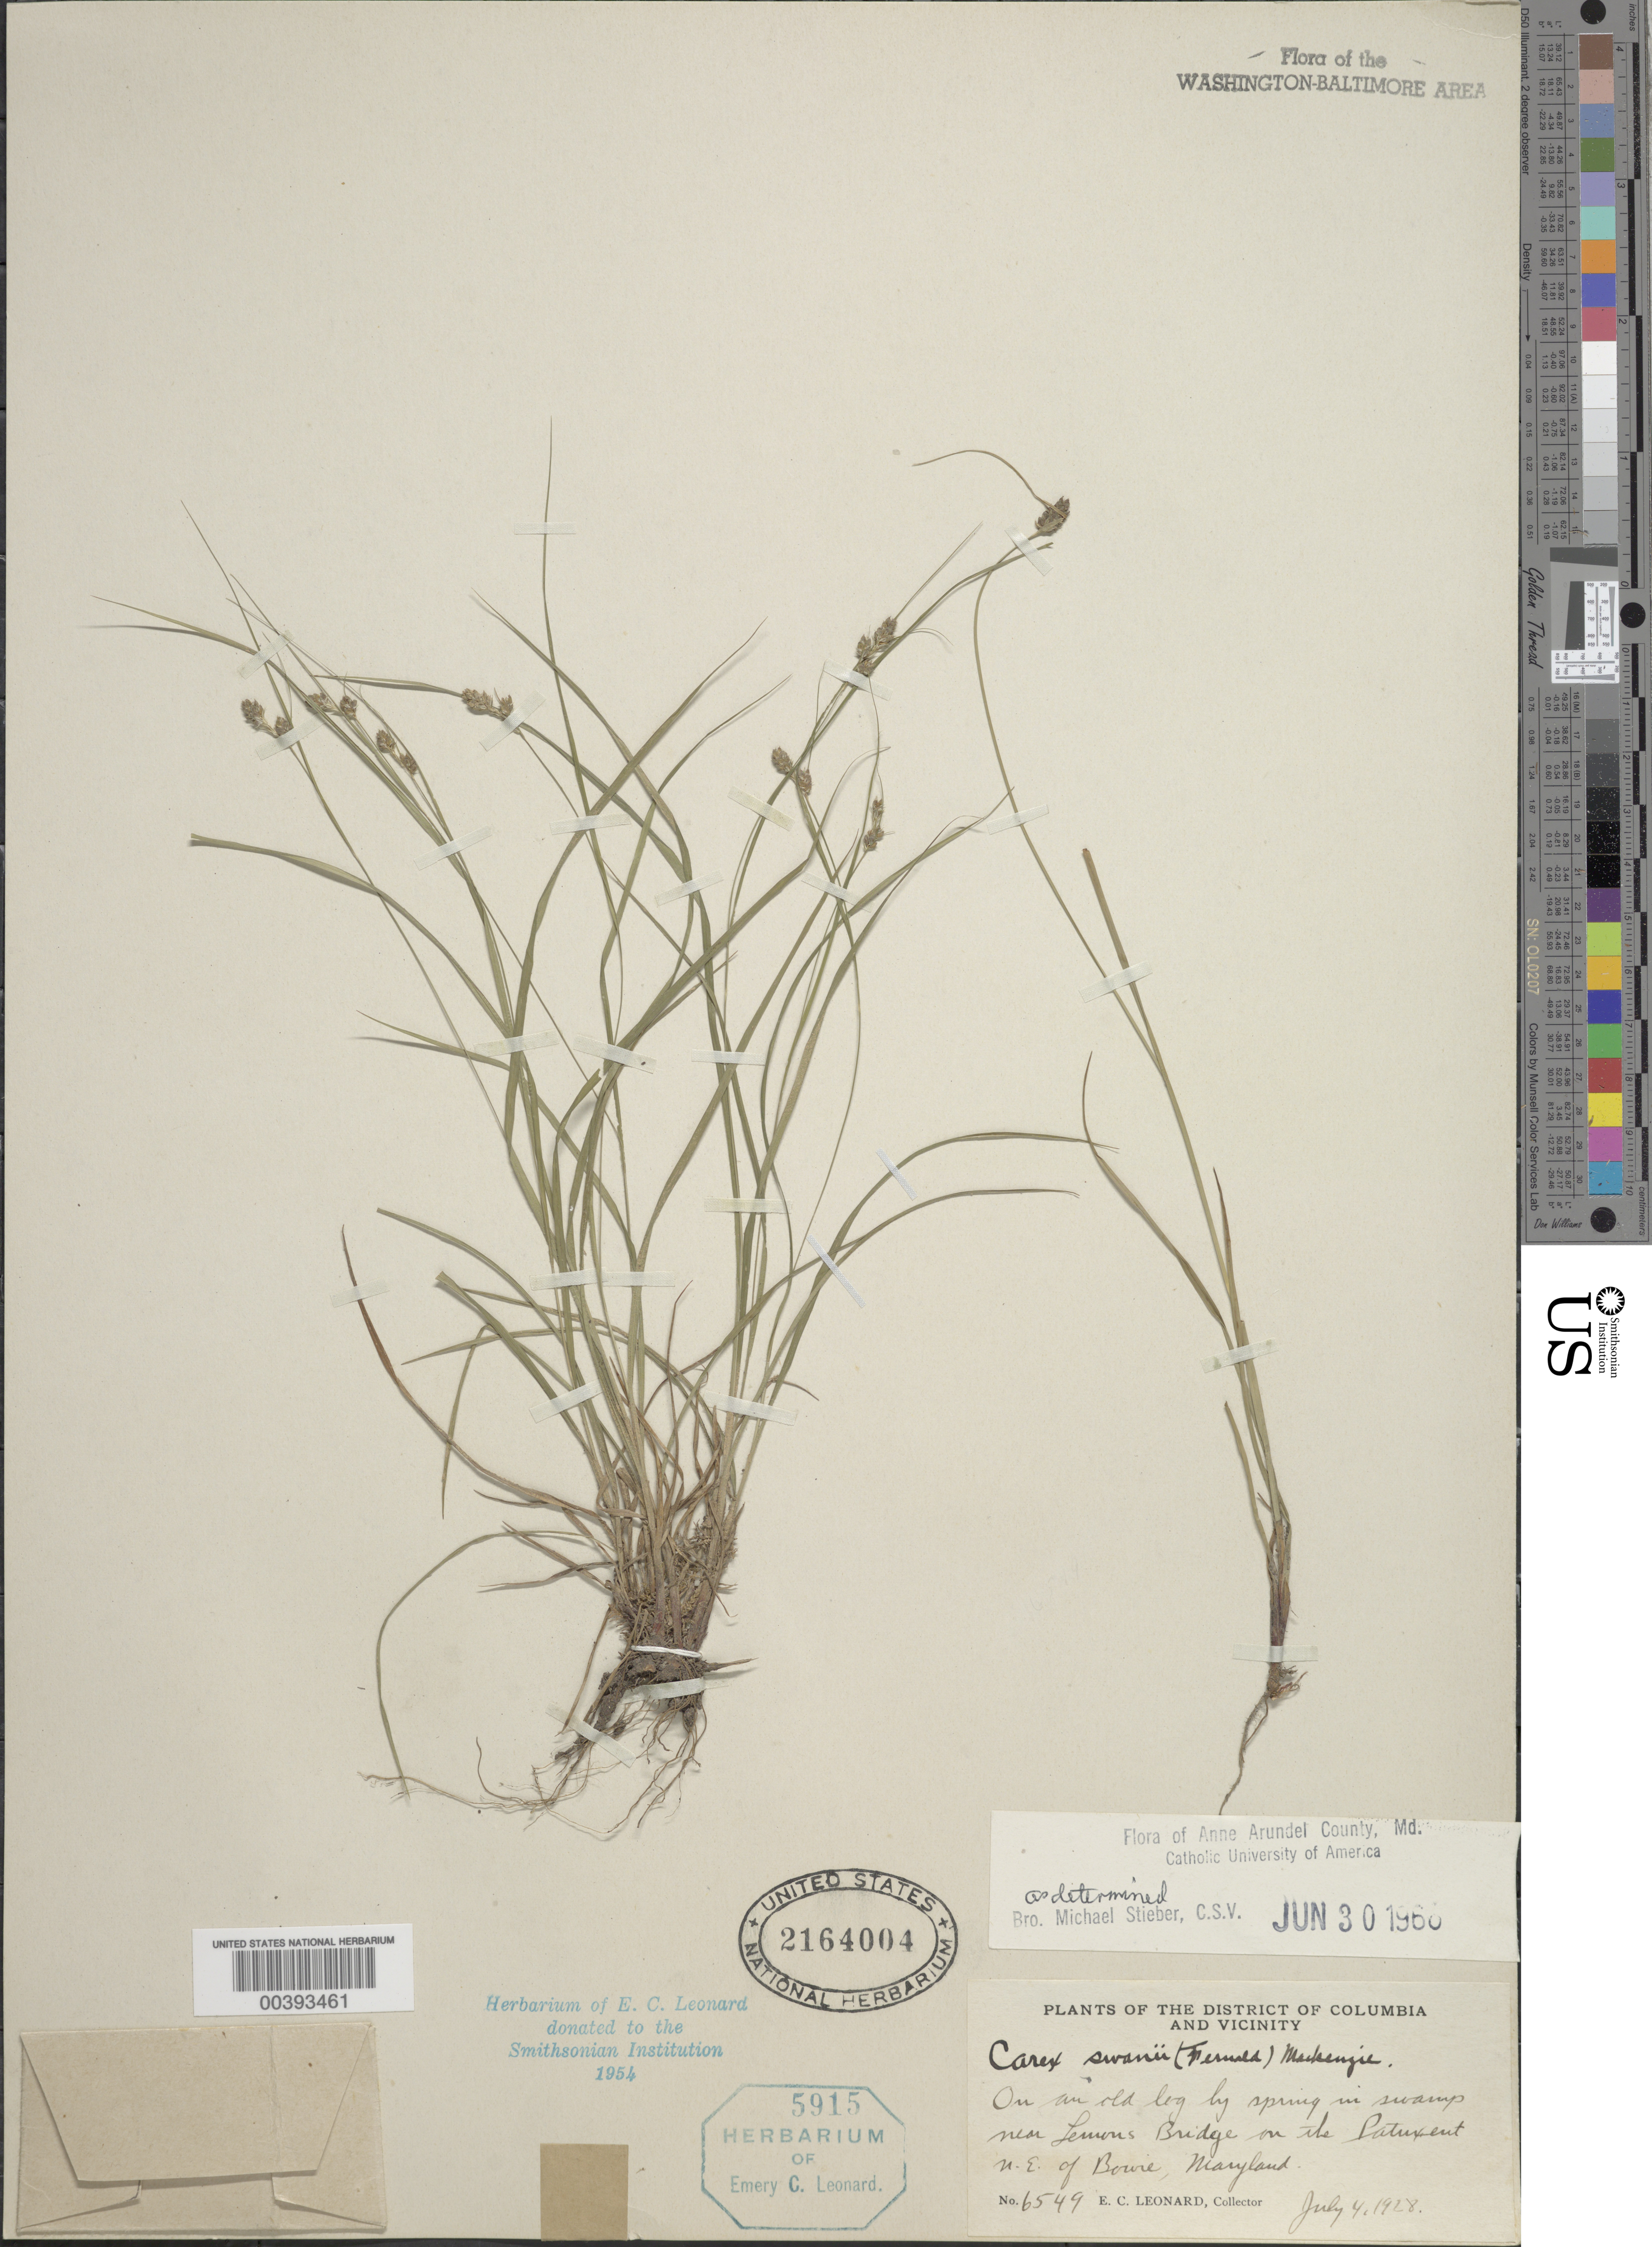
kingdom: Plantae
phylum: Tracheophyta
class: Liliopsida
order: Poales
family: Cyperaceae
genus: Carex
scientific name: Carex swanii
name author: (Fernald) Mack.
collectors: E. C. Leonard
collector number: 6549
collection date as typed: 04 Jul 1928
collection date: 1928-07-04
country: United States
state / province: Maryland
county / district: Prince George's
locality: Lemons Bridge, Patuxent River, northeast of Bowie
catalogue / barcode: US 2164004